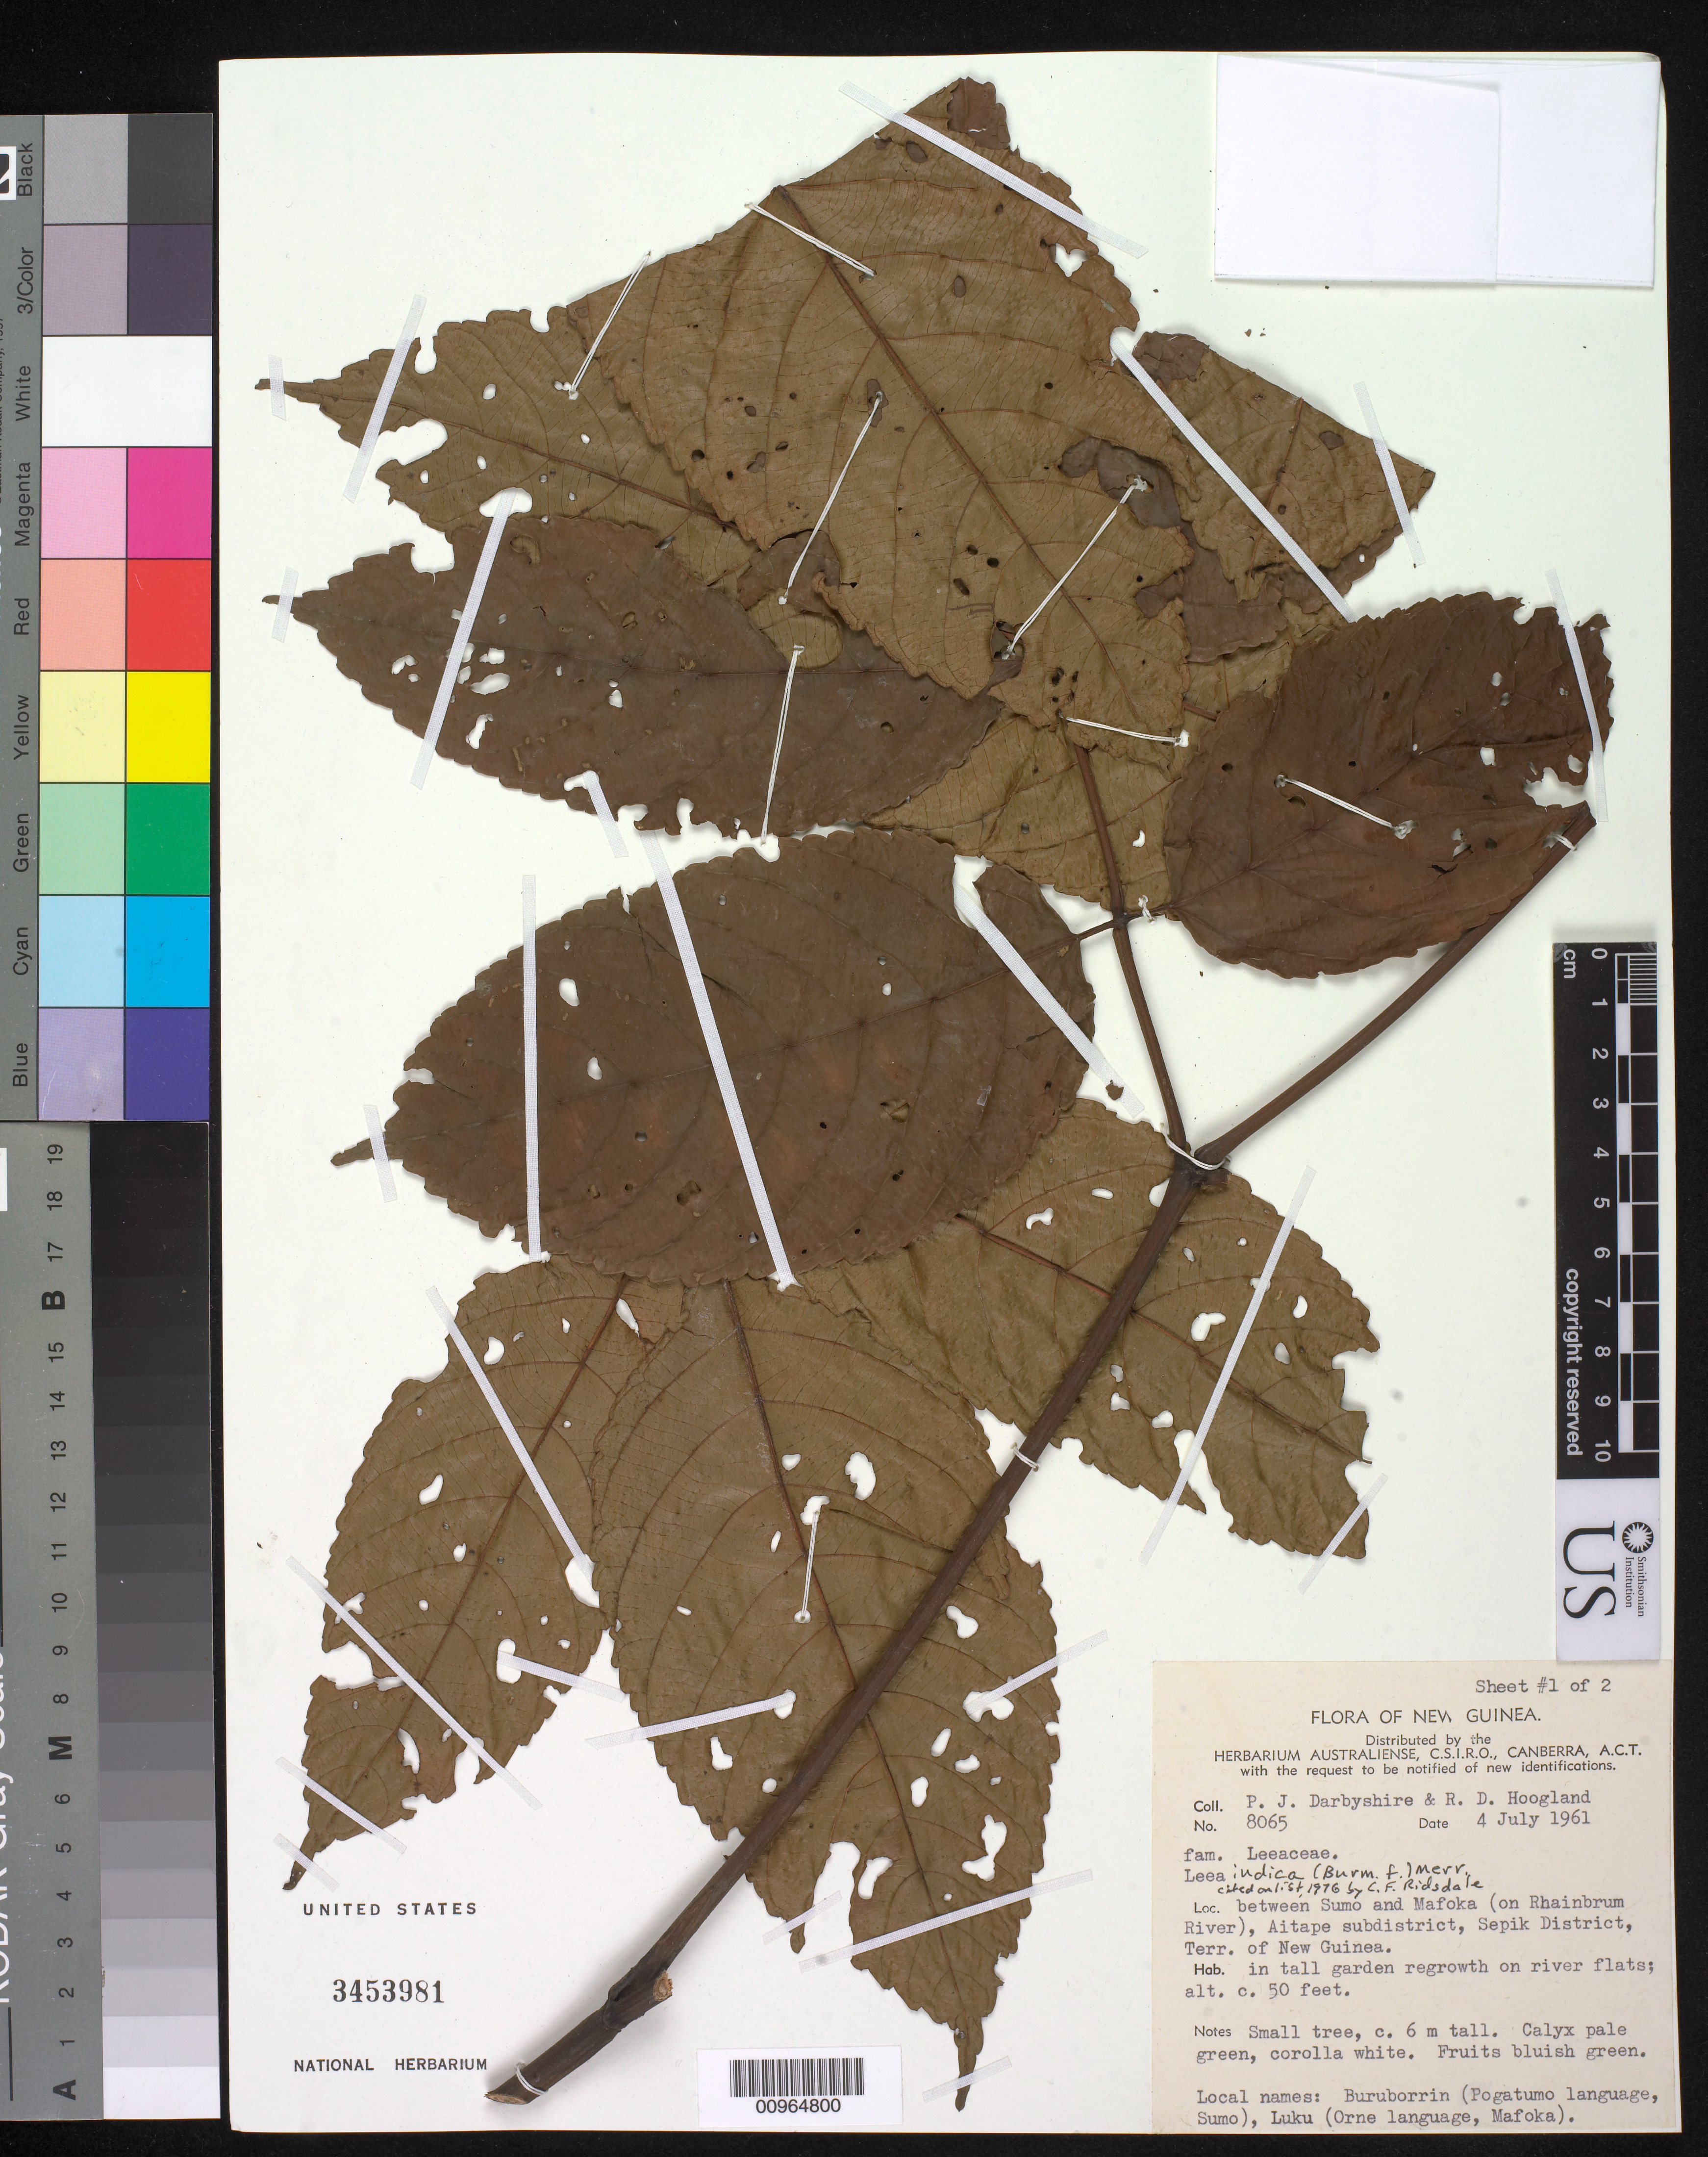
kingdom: Plantae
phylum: Tracheophyta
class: Magnoliopsida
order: Vitales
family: Vitaceae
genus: Leea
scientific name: Leea indica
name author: (Burm. f.) Merr.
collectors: P. Darbyshire & R. D. Hoogland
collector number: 8065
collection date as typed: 04 Jul 1961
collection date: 1961-07-04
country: Papua New Guinea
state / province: Sandaun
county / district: Aitape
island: New Guinea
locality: between Sumo and Mafoka (on Rhainbrum River), Aitape subdistrict, Sepik District, Terr. of New Guinea. in tall garden regrowth on river flats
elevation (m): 15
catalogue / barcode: US 3453981